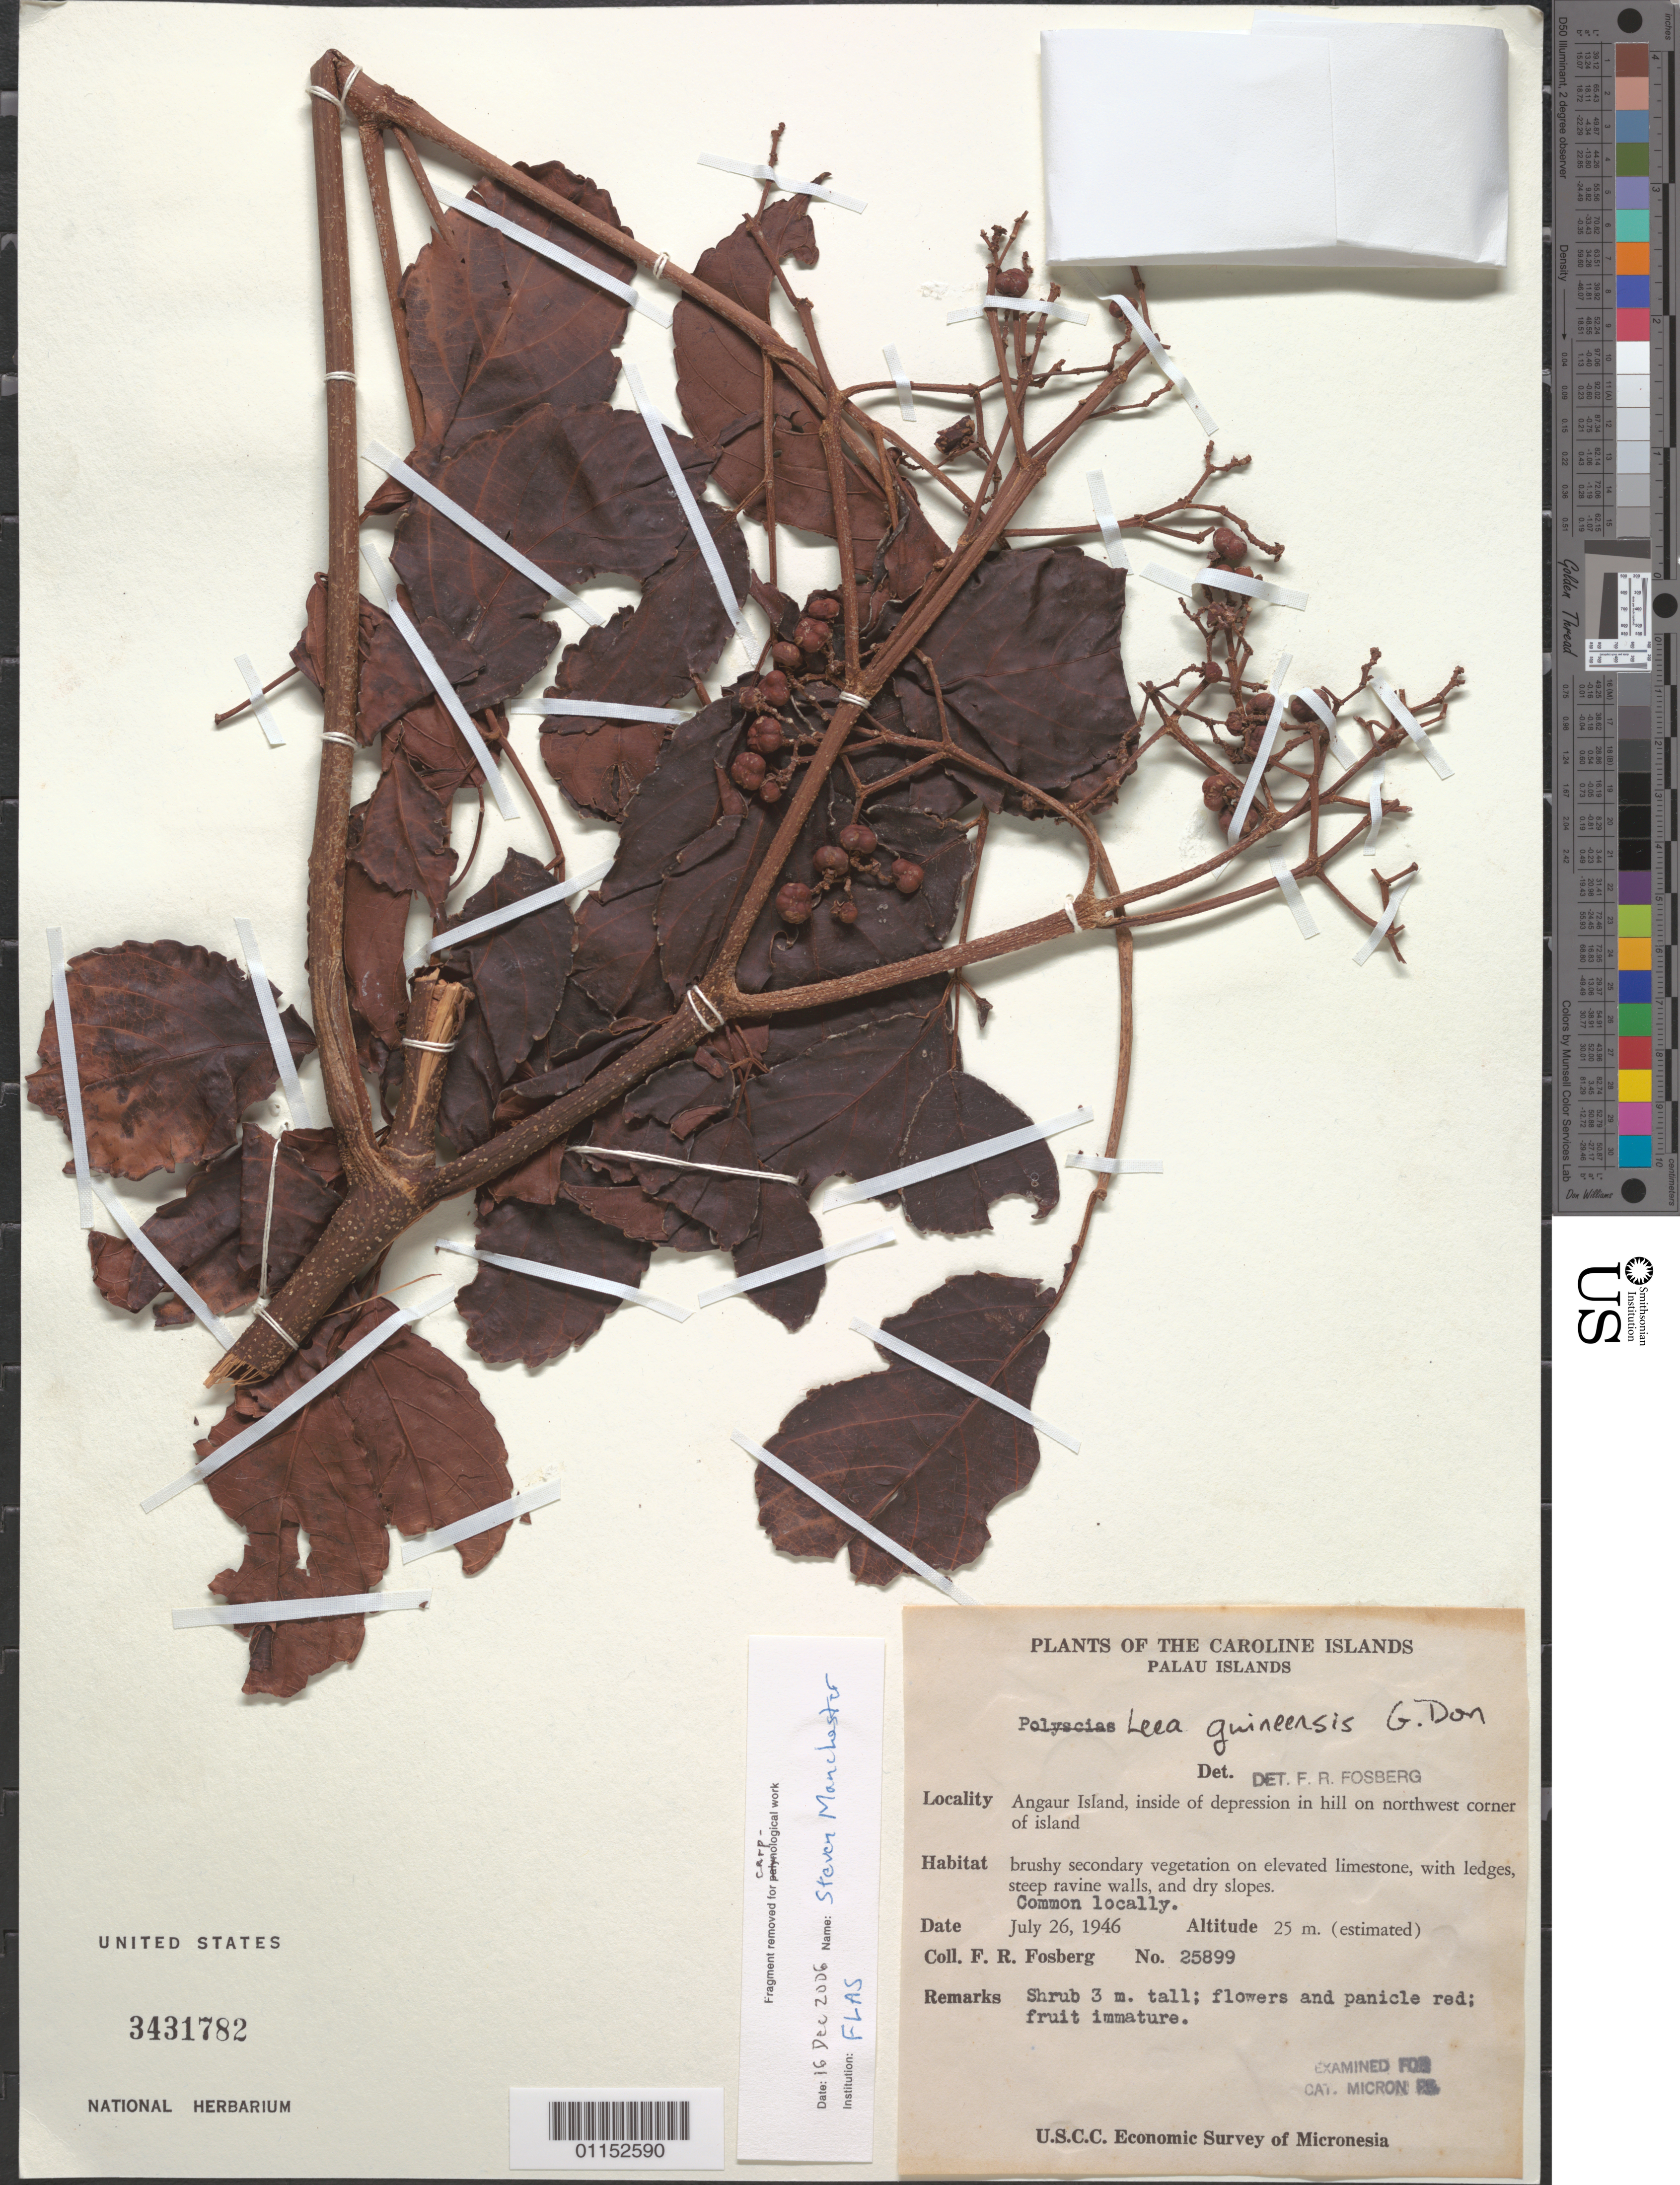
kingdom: Plantae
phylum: Tracheophyta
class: Magnoliopsida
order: Vitales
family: Vitaceae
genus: Leea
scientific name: Leea guineensis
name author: G. Don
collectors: F. R. Fosberg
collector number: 25899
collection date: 1946-07-26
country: Palau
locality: Angaur Island.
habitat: Brushy secondary vegetation on elevated limestone, steep ravine walls and dry slopes. Shrub. Common locally.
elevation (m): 25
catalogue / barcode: US 3431782